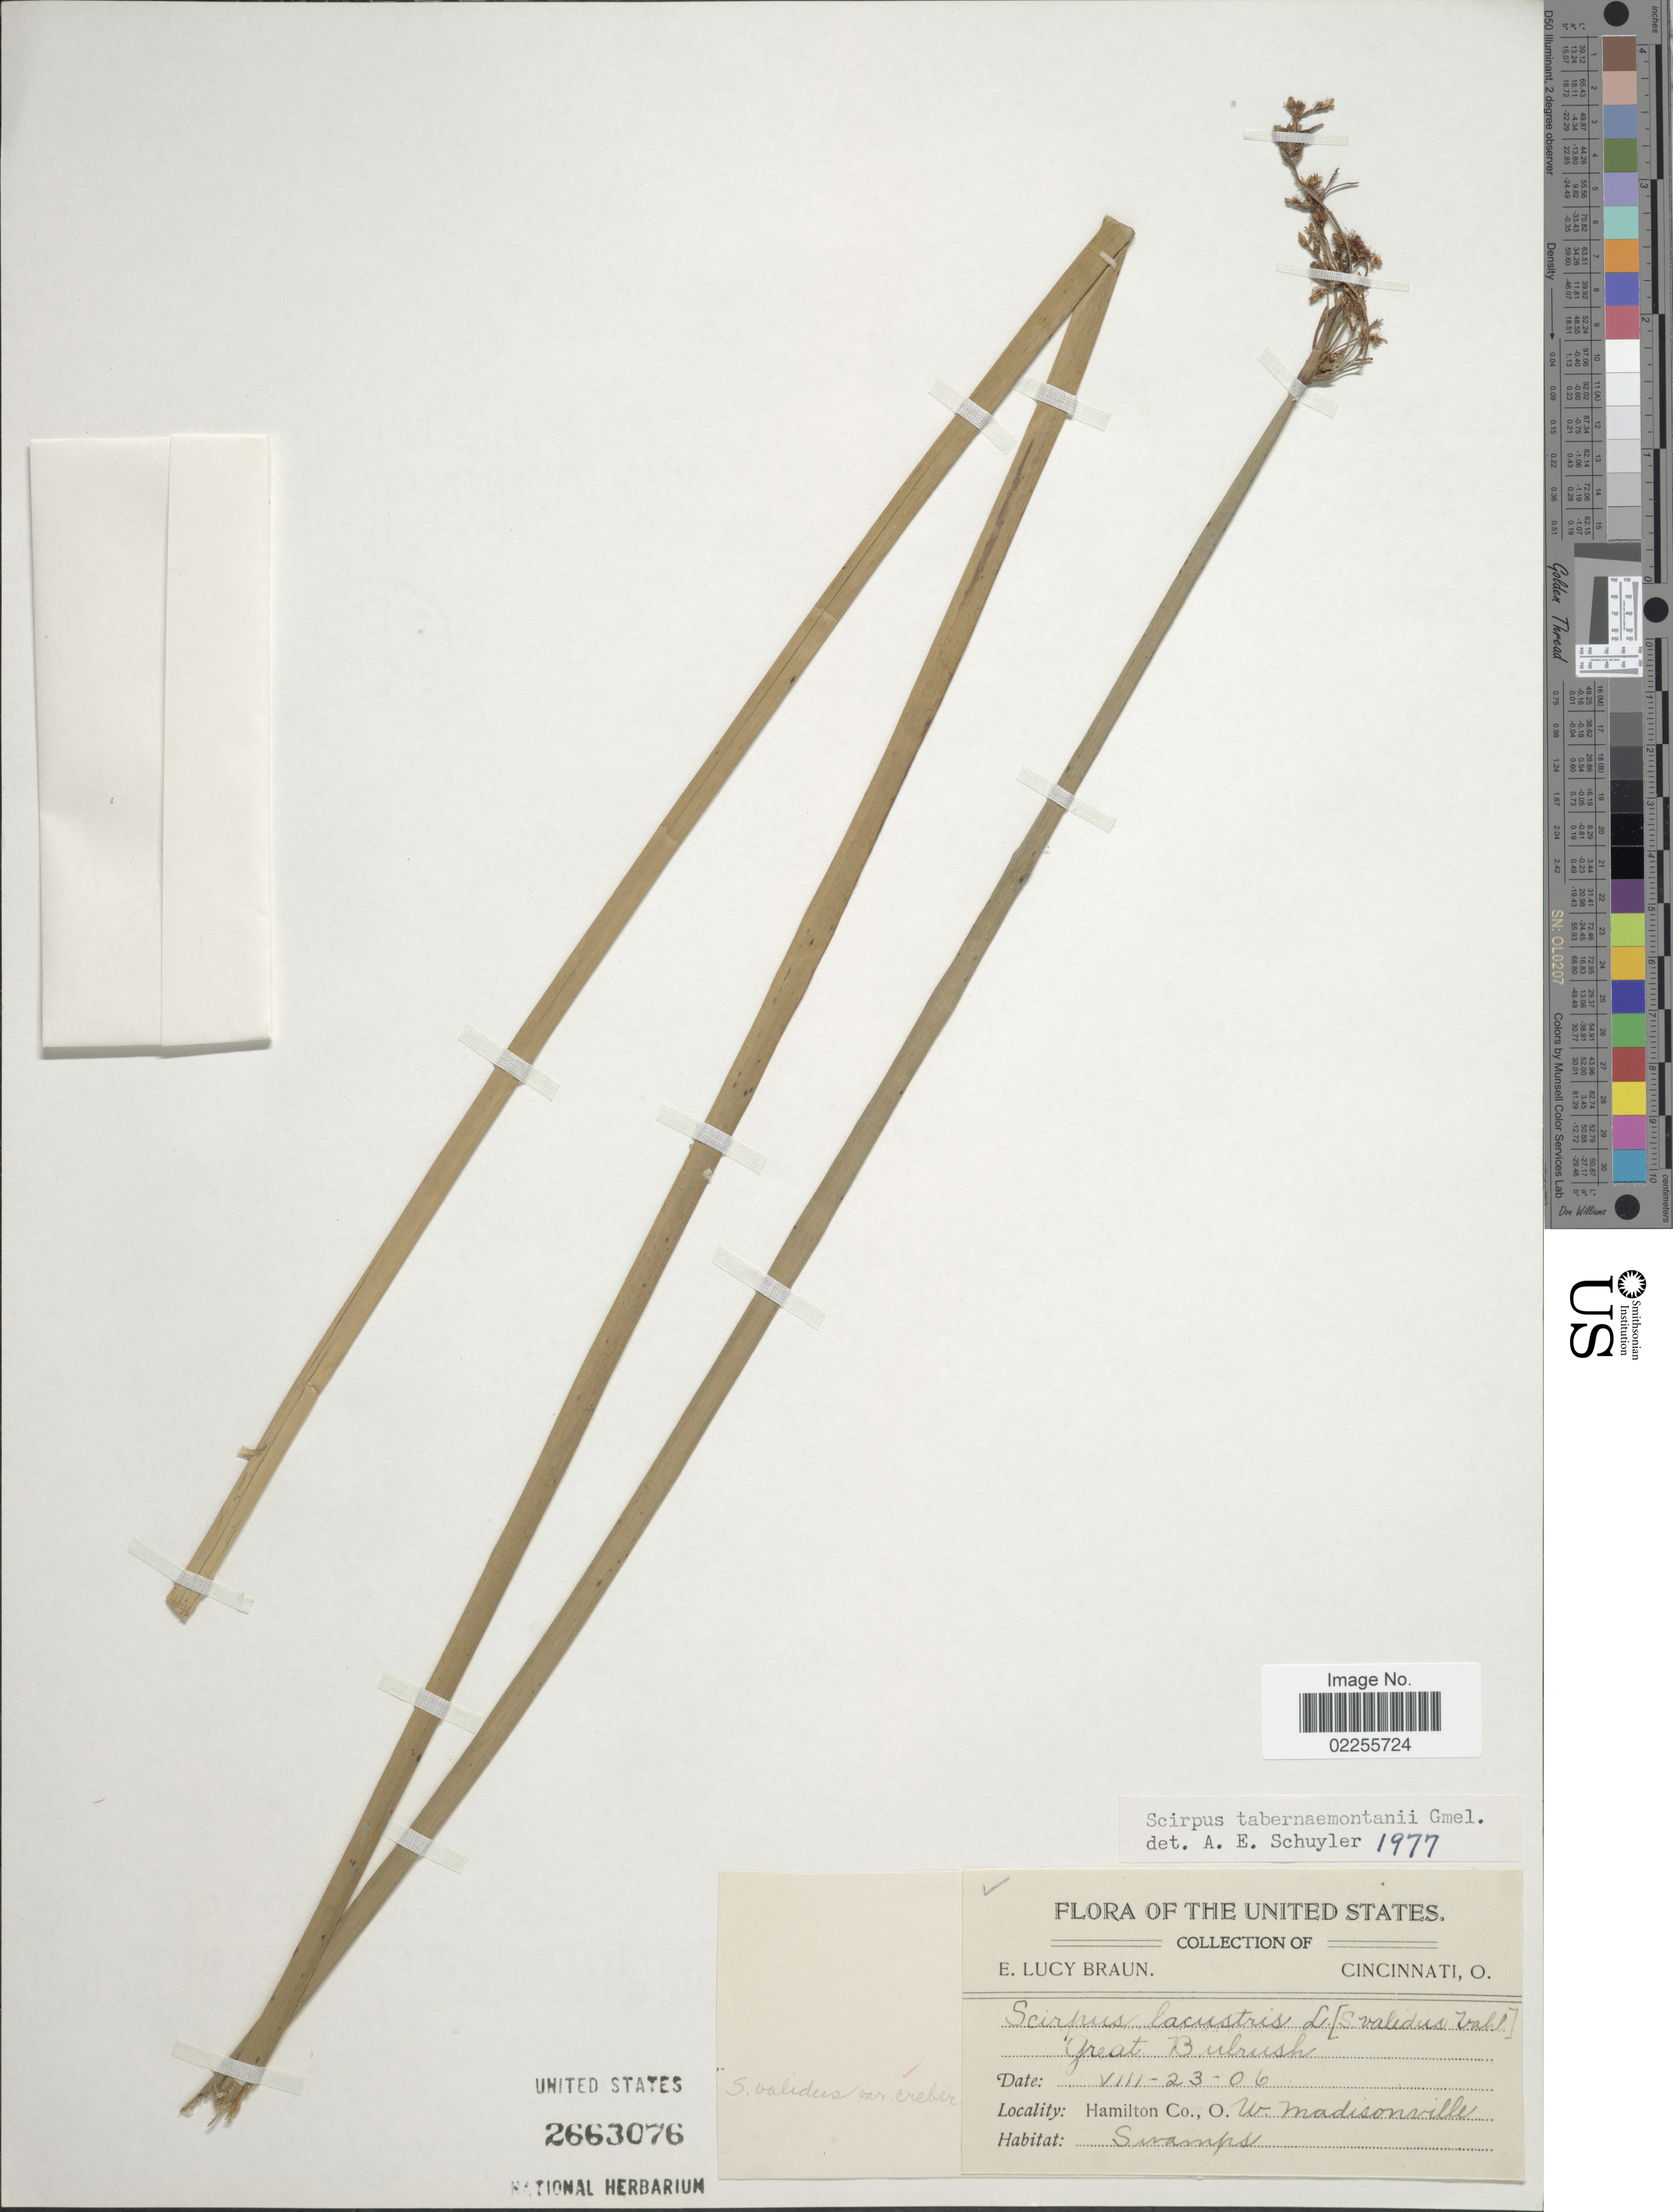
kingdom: Plantae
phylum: Tracheophyta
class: Liliopsida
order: Poales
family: Cyperaceae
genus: Schoenoplectus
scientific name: Schoenoplectus tabernaemontani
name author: (C.C. Gmel.) Palla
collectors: E. L. Braun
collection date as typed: Transcribed d/m/y: 23/8/6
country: United States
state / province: Ohio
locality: Hamilton Co., W. Madisonville, swamps.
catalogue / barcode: US 2663076